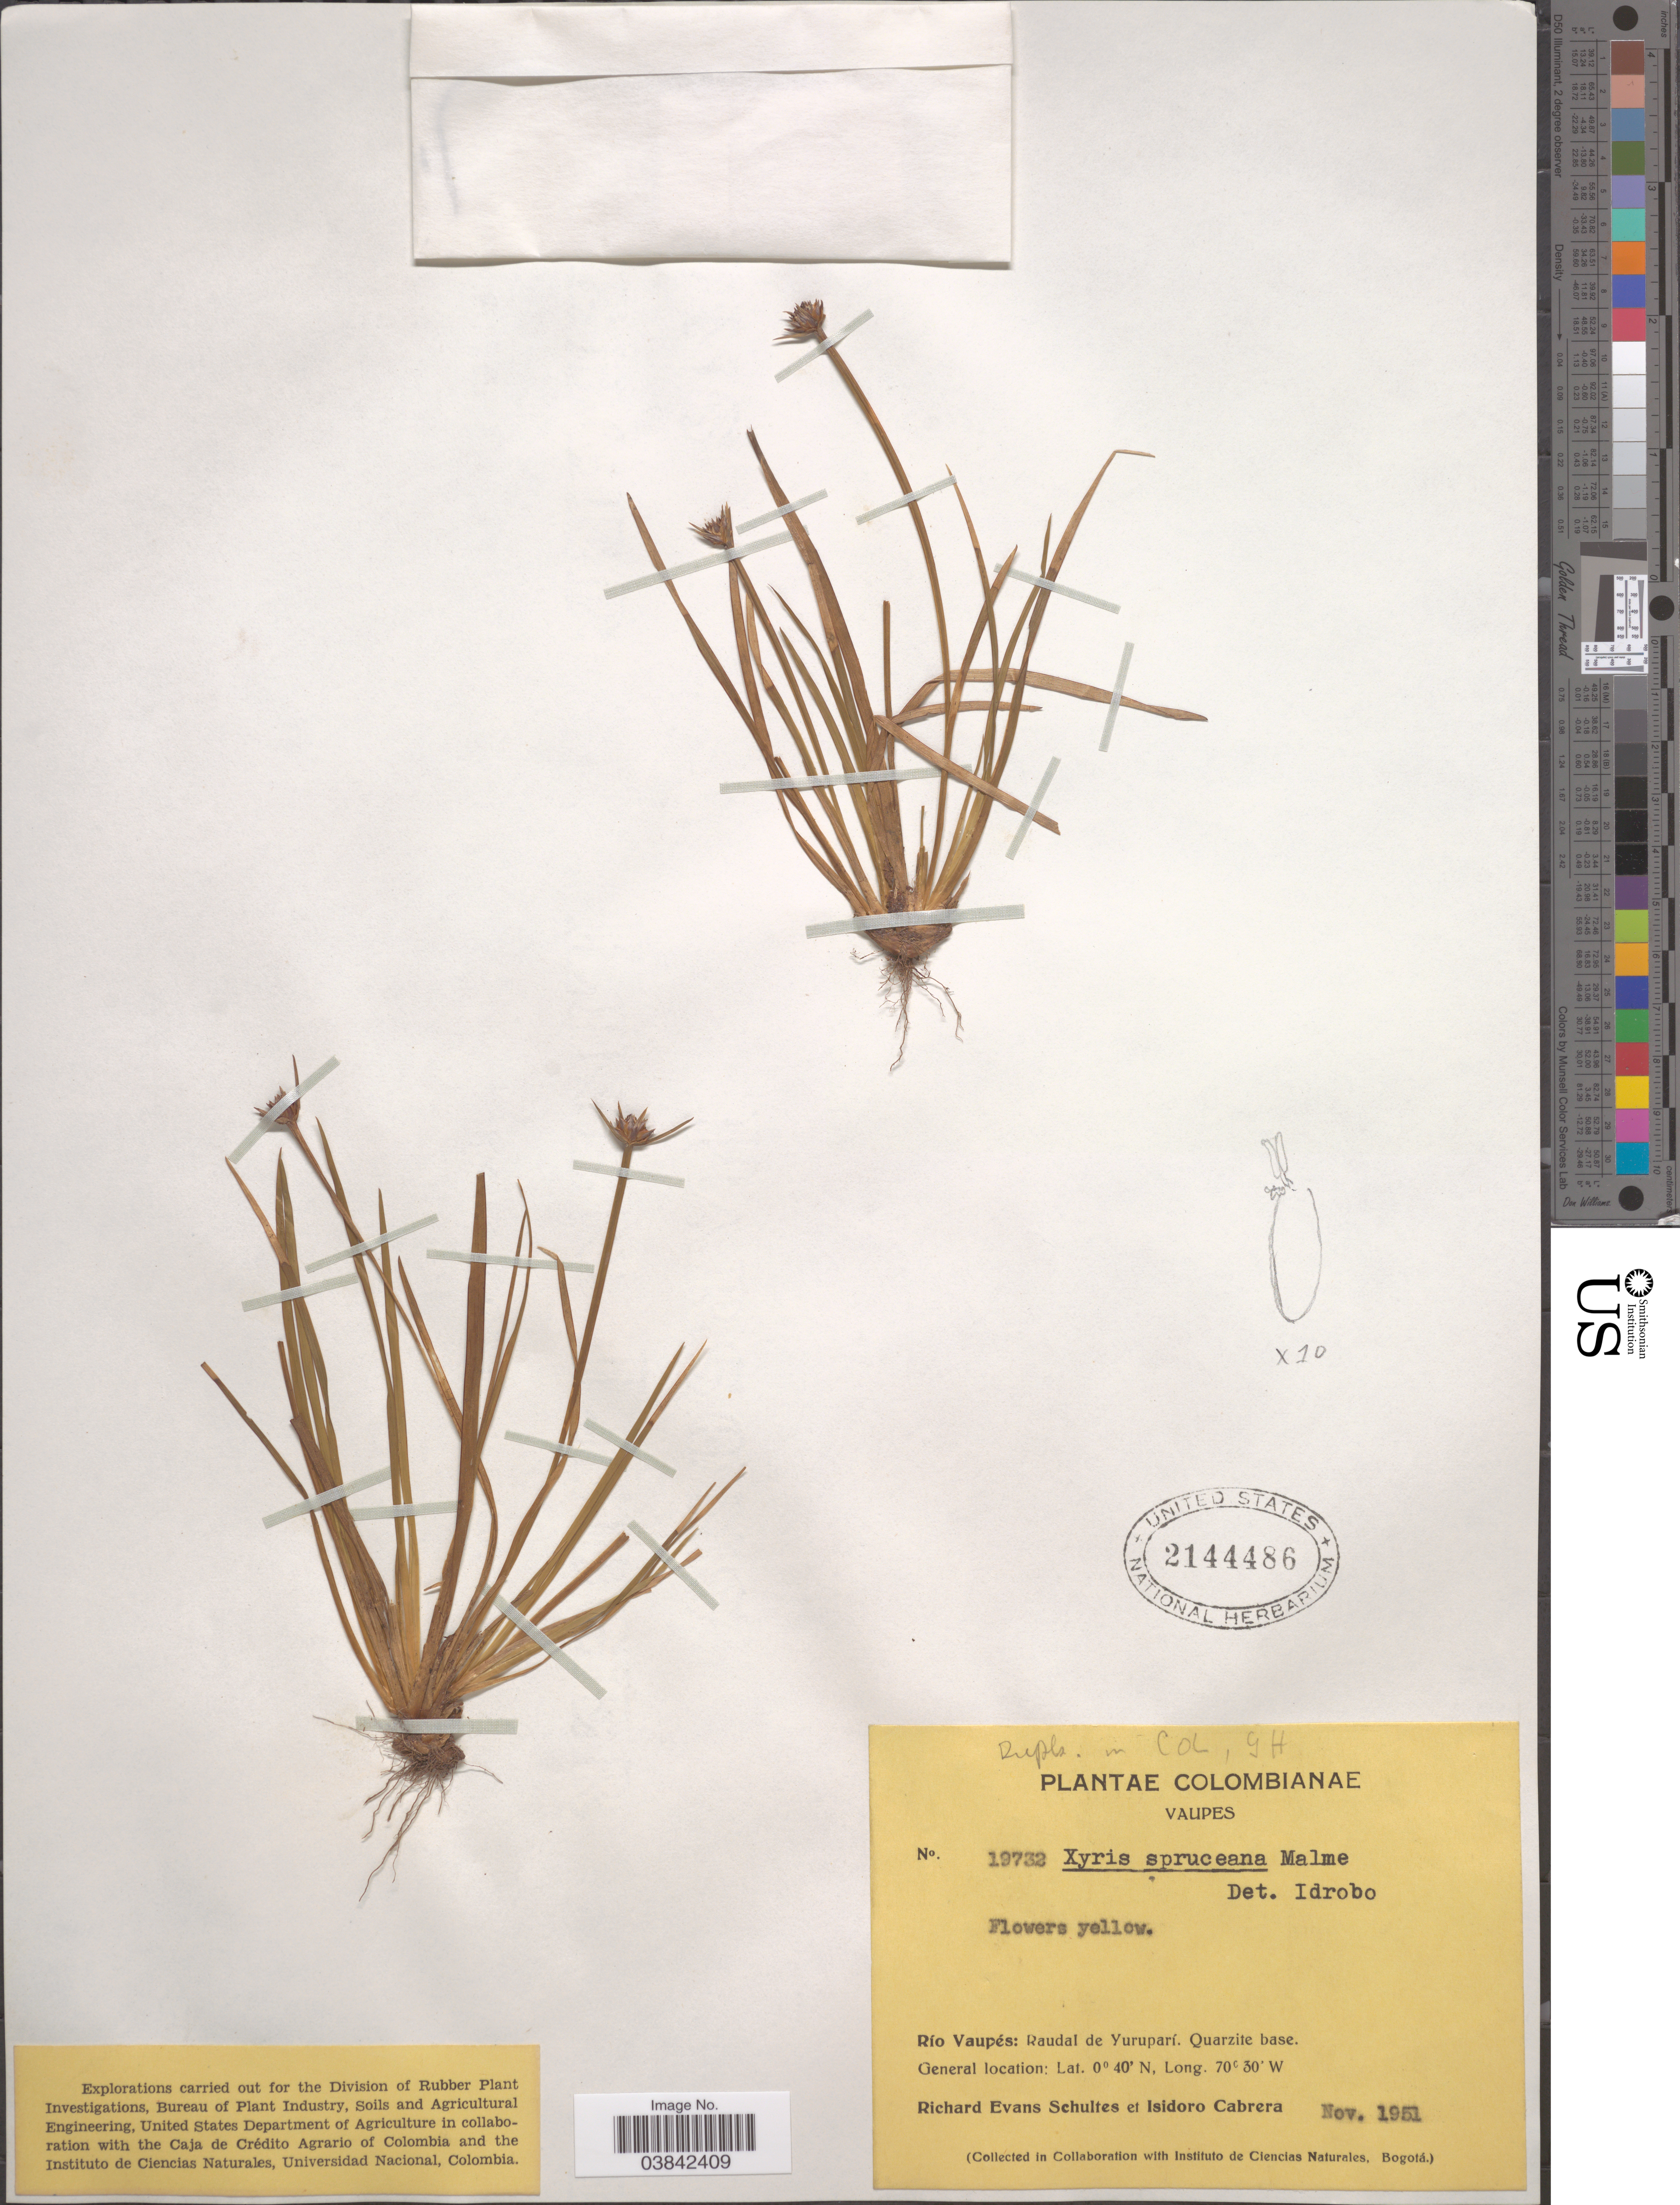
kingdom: Plantae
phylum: Tracheophyta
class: Liliopsida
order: Poales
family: Xyridaceae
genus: Xyris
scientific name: Xyris spruceana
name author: Malme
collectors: R. E. Schultes & I. Cabrera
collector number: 19732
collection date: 1951-11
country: Colombia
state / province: Vaupés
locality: Río Vaupés: Raudal de Yuruparí. Quarzite base.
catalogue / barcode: US 2144486